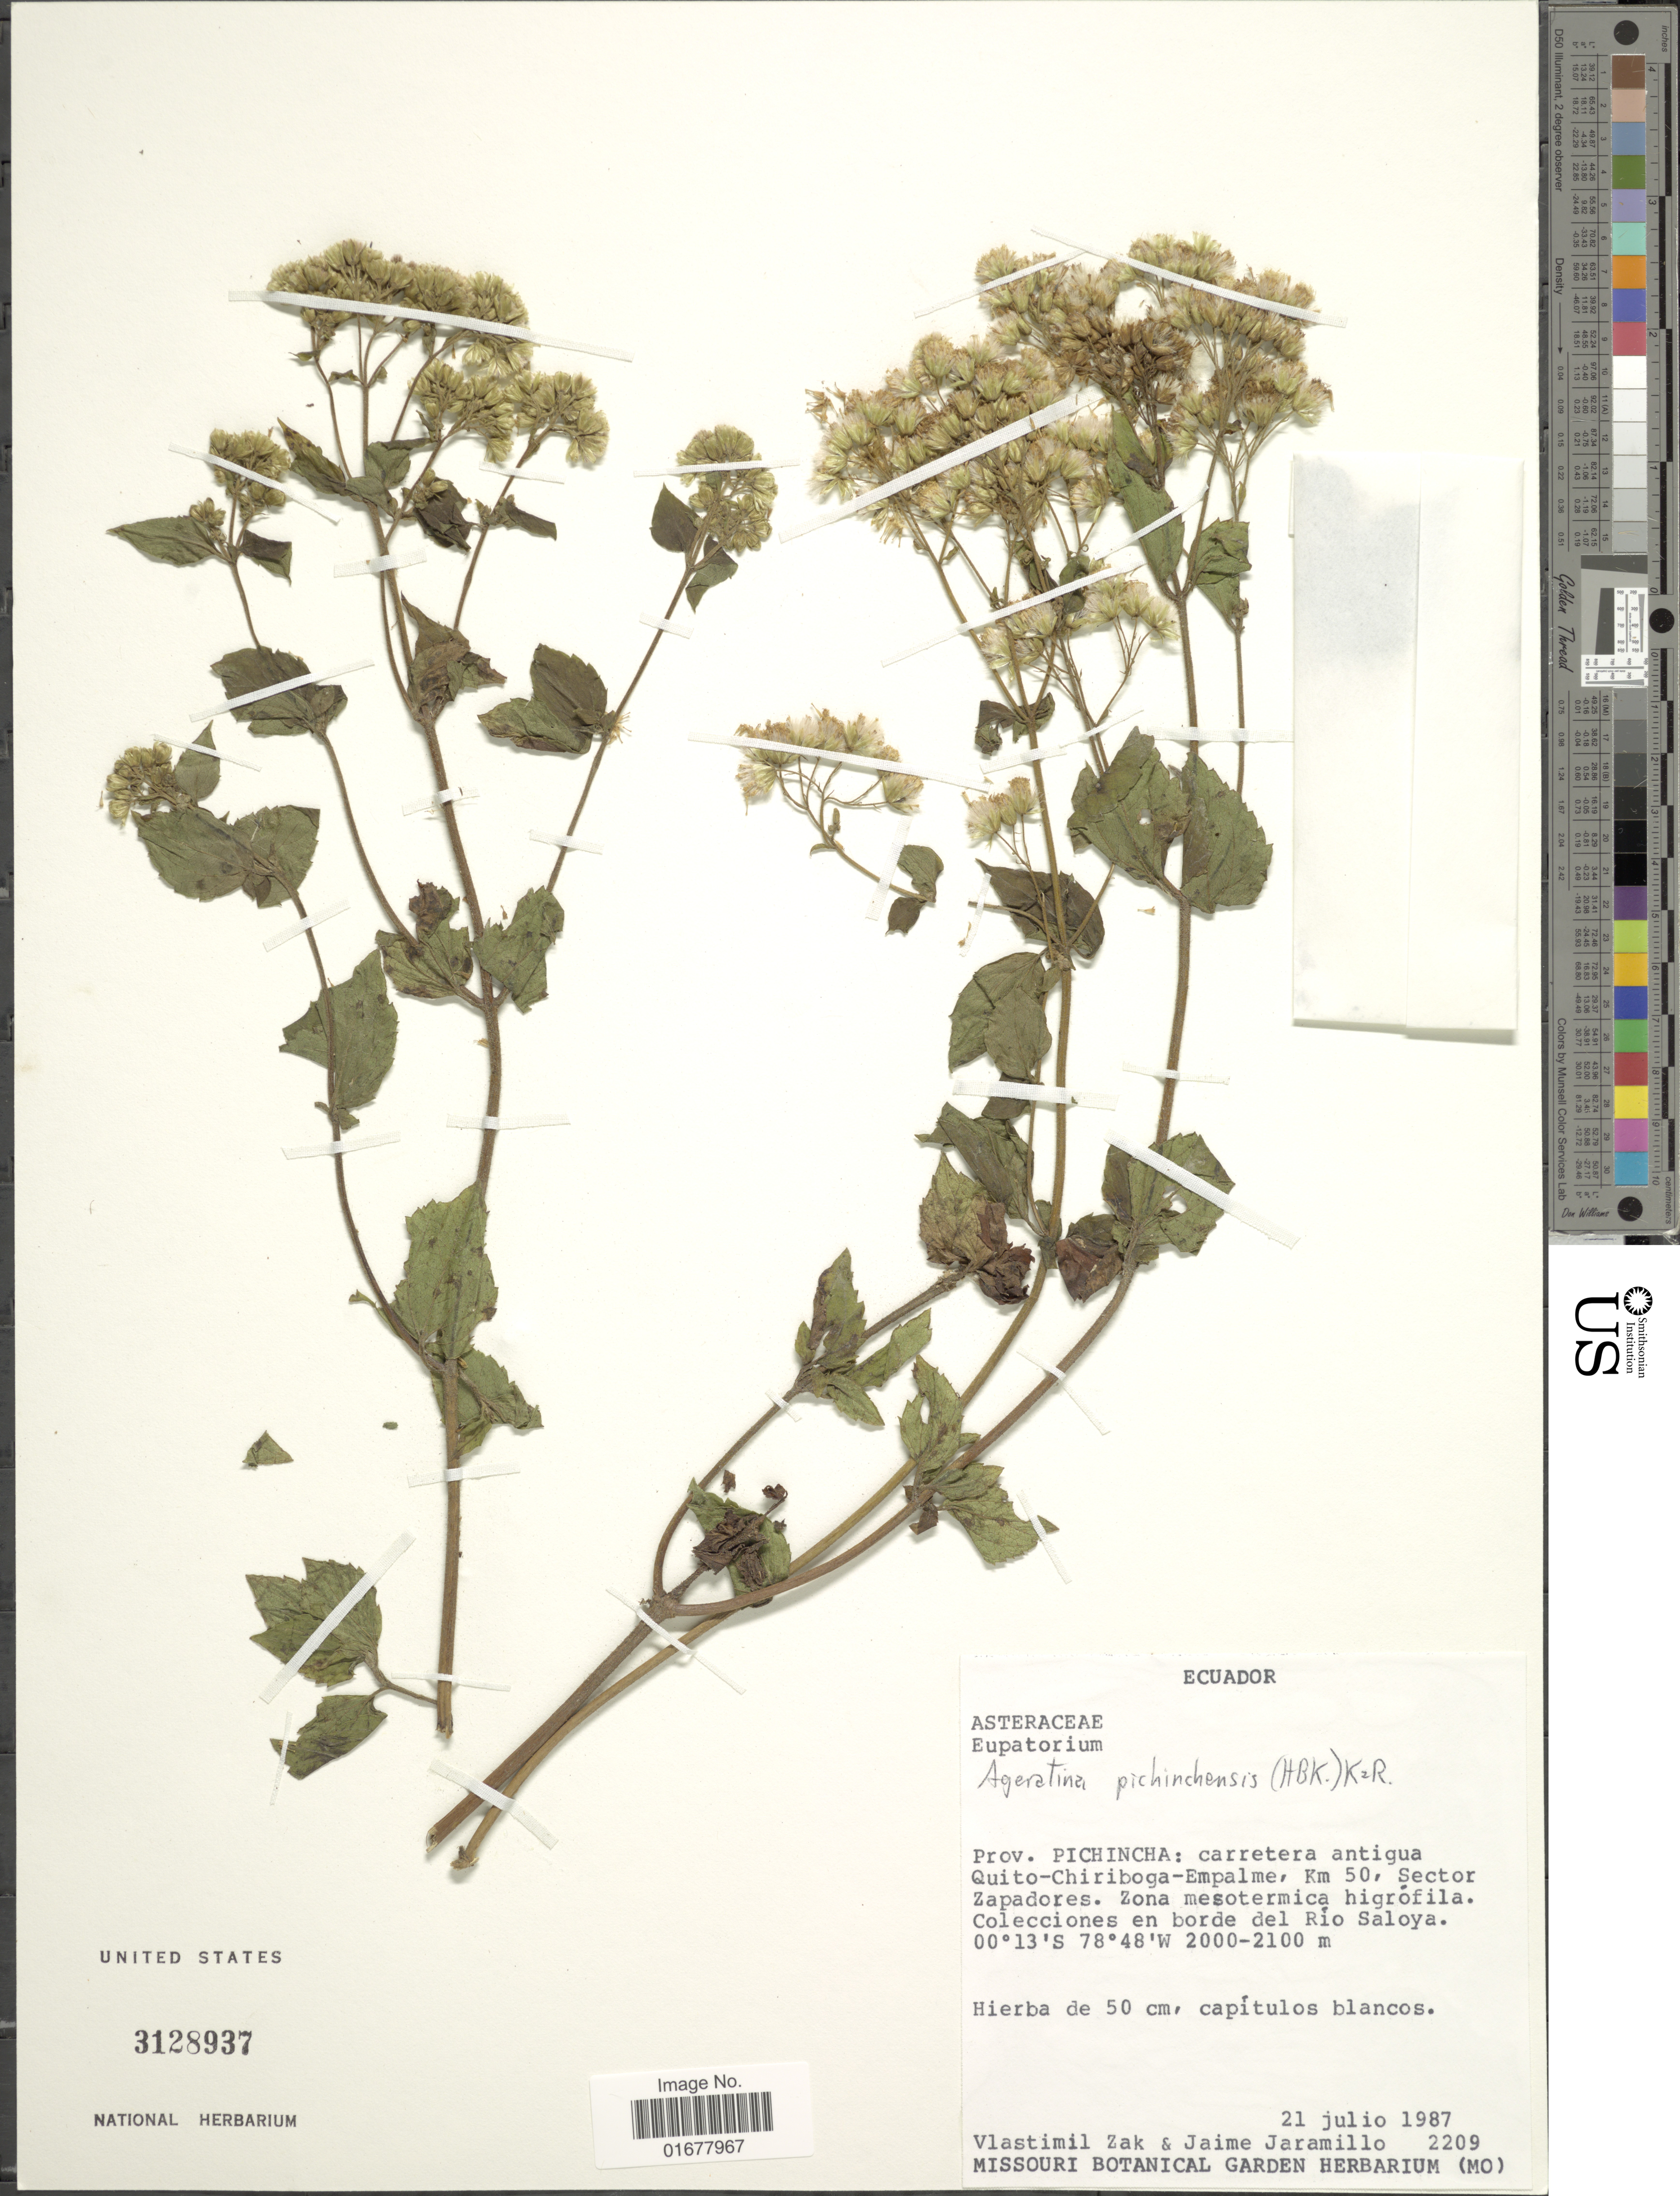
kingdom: Plantae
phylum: Tracheophyta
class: Magnoliopsida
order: Asterales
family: Asteraceae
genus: Ageratina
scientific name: Ageratina pichinchensis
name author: (Kunth) R.M. King & H. Rob.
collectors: V. Zak & J. Jaramillo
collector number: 2209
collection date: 1987-07-21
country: Ecuador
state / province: Pichincha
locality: Prov. Pichincha: carretera antigua Quito-Chiriboga-Empalme, Km 50, Sector Xapadores, Zona mesotermica higrofila, Colecciones en borde del Rio Saloya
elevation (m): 2000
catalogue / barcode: US 3128937